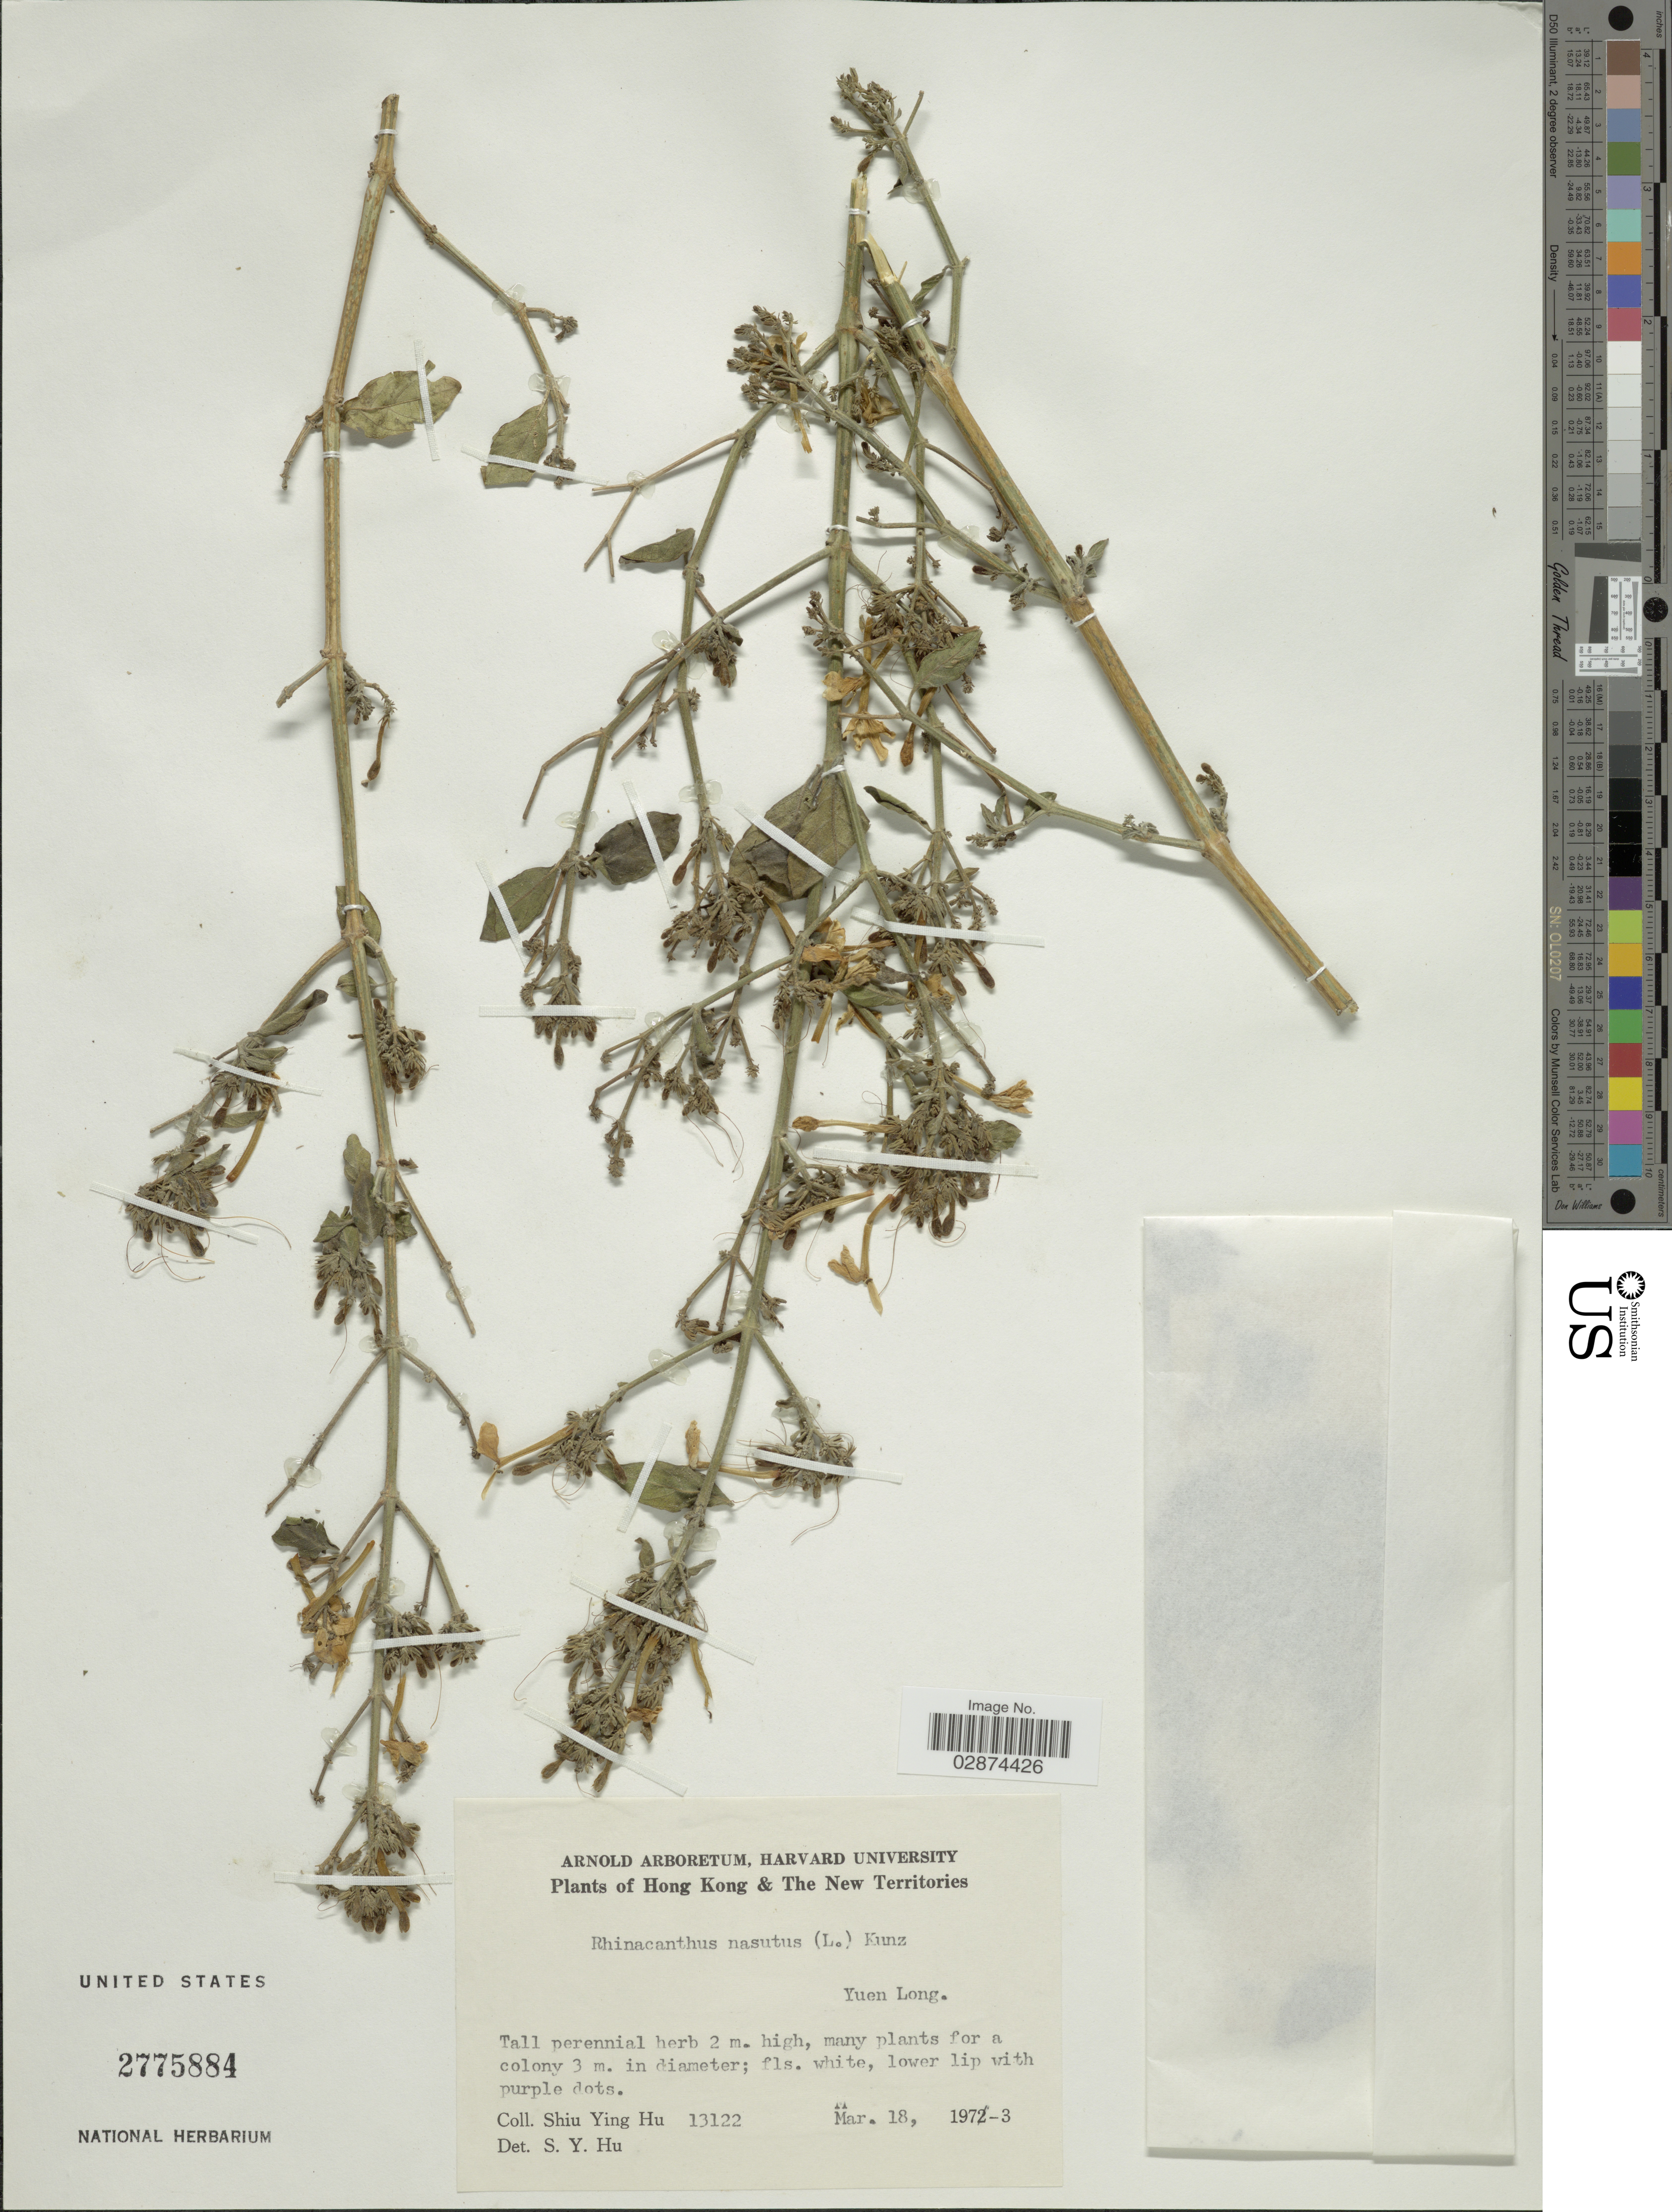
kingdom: Plantae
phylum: Tracheophyta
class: Magnoliopsida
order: Lamiales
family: Acanthaceae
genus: Rhinacanthus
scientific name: Rhinacanthus nasutus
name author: (L.) Kurz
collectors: S. Y. Hu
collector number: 13122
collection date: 1973-03-18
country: China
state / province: Hong Kong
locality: The New Territories. Yuen Long.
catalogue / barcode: US 2775884